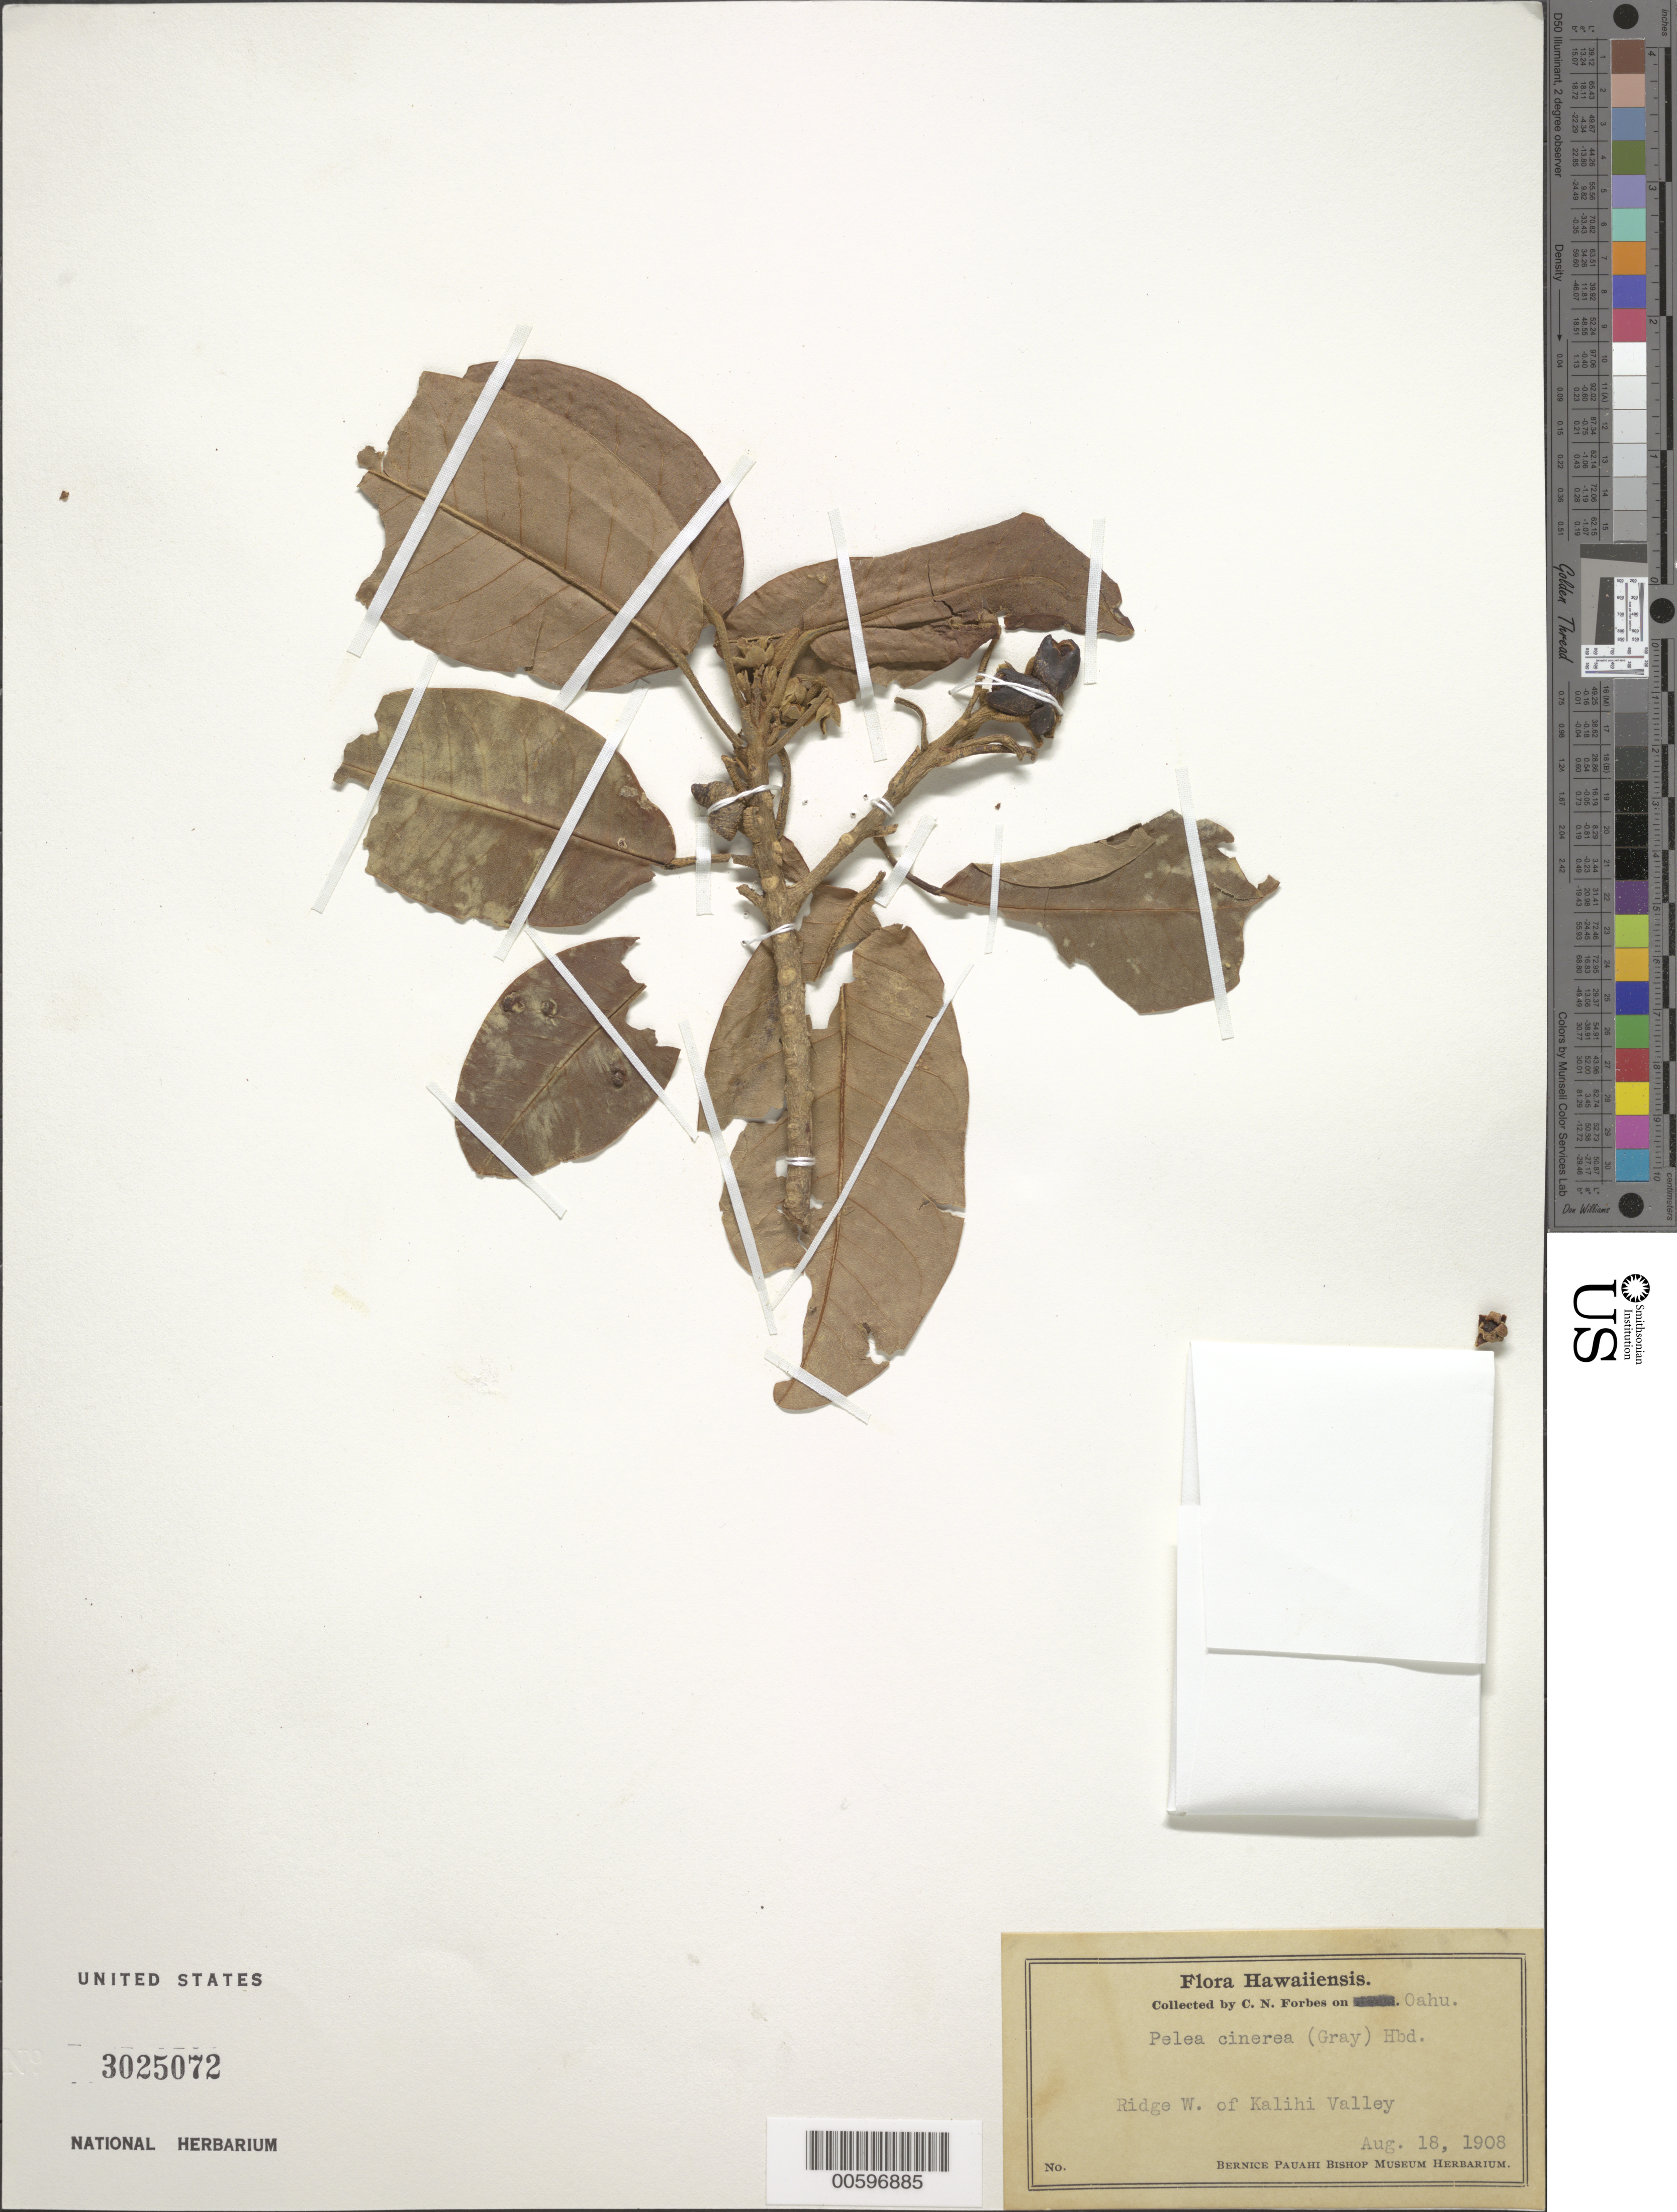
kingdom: Plantae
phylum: Tracheophyta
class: Magnoliopsida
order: Sapindales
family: Rutaceae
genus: Melicope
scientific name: Melicope cinerea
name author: A. Gray in Wilkes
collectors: C. N. Forbes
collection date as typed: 18 Aug 1908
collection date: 1908-08-18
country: United States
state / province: Hawaii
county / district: Honolulu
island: Oahu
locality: Ridge W of Kalihi Valley.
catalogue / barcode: US 3025072